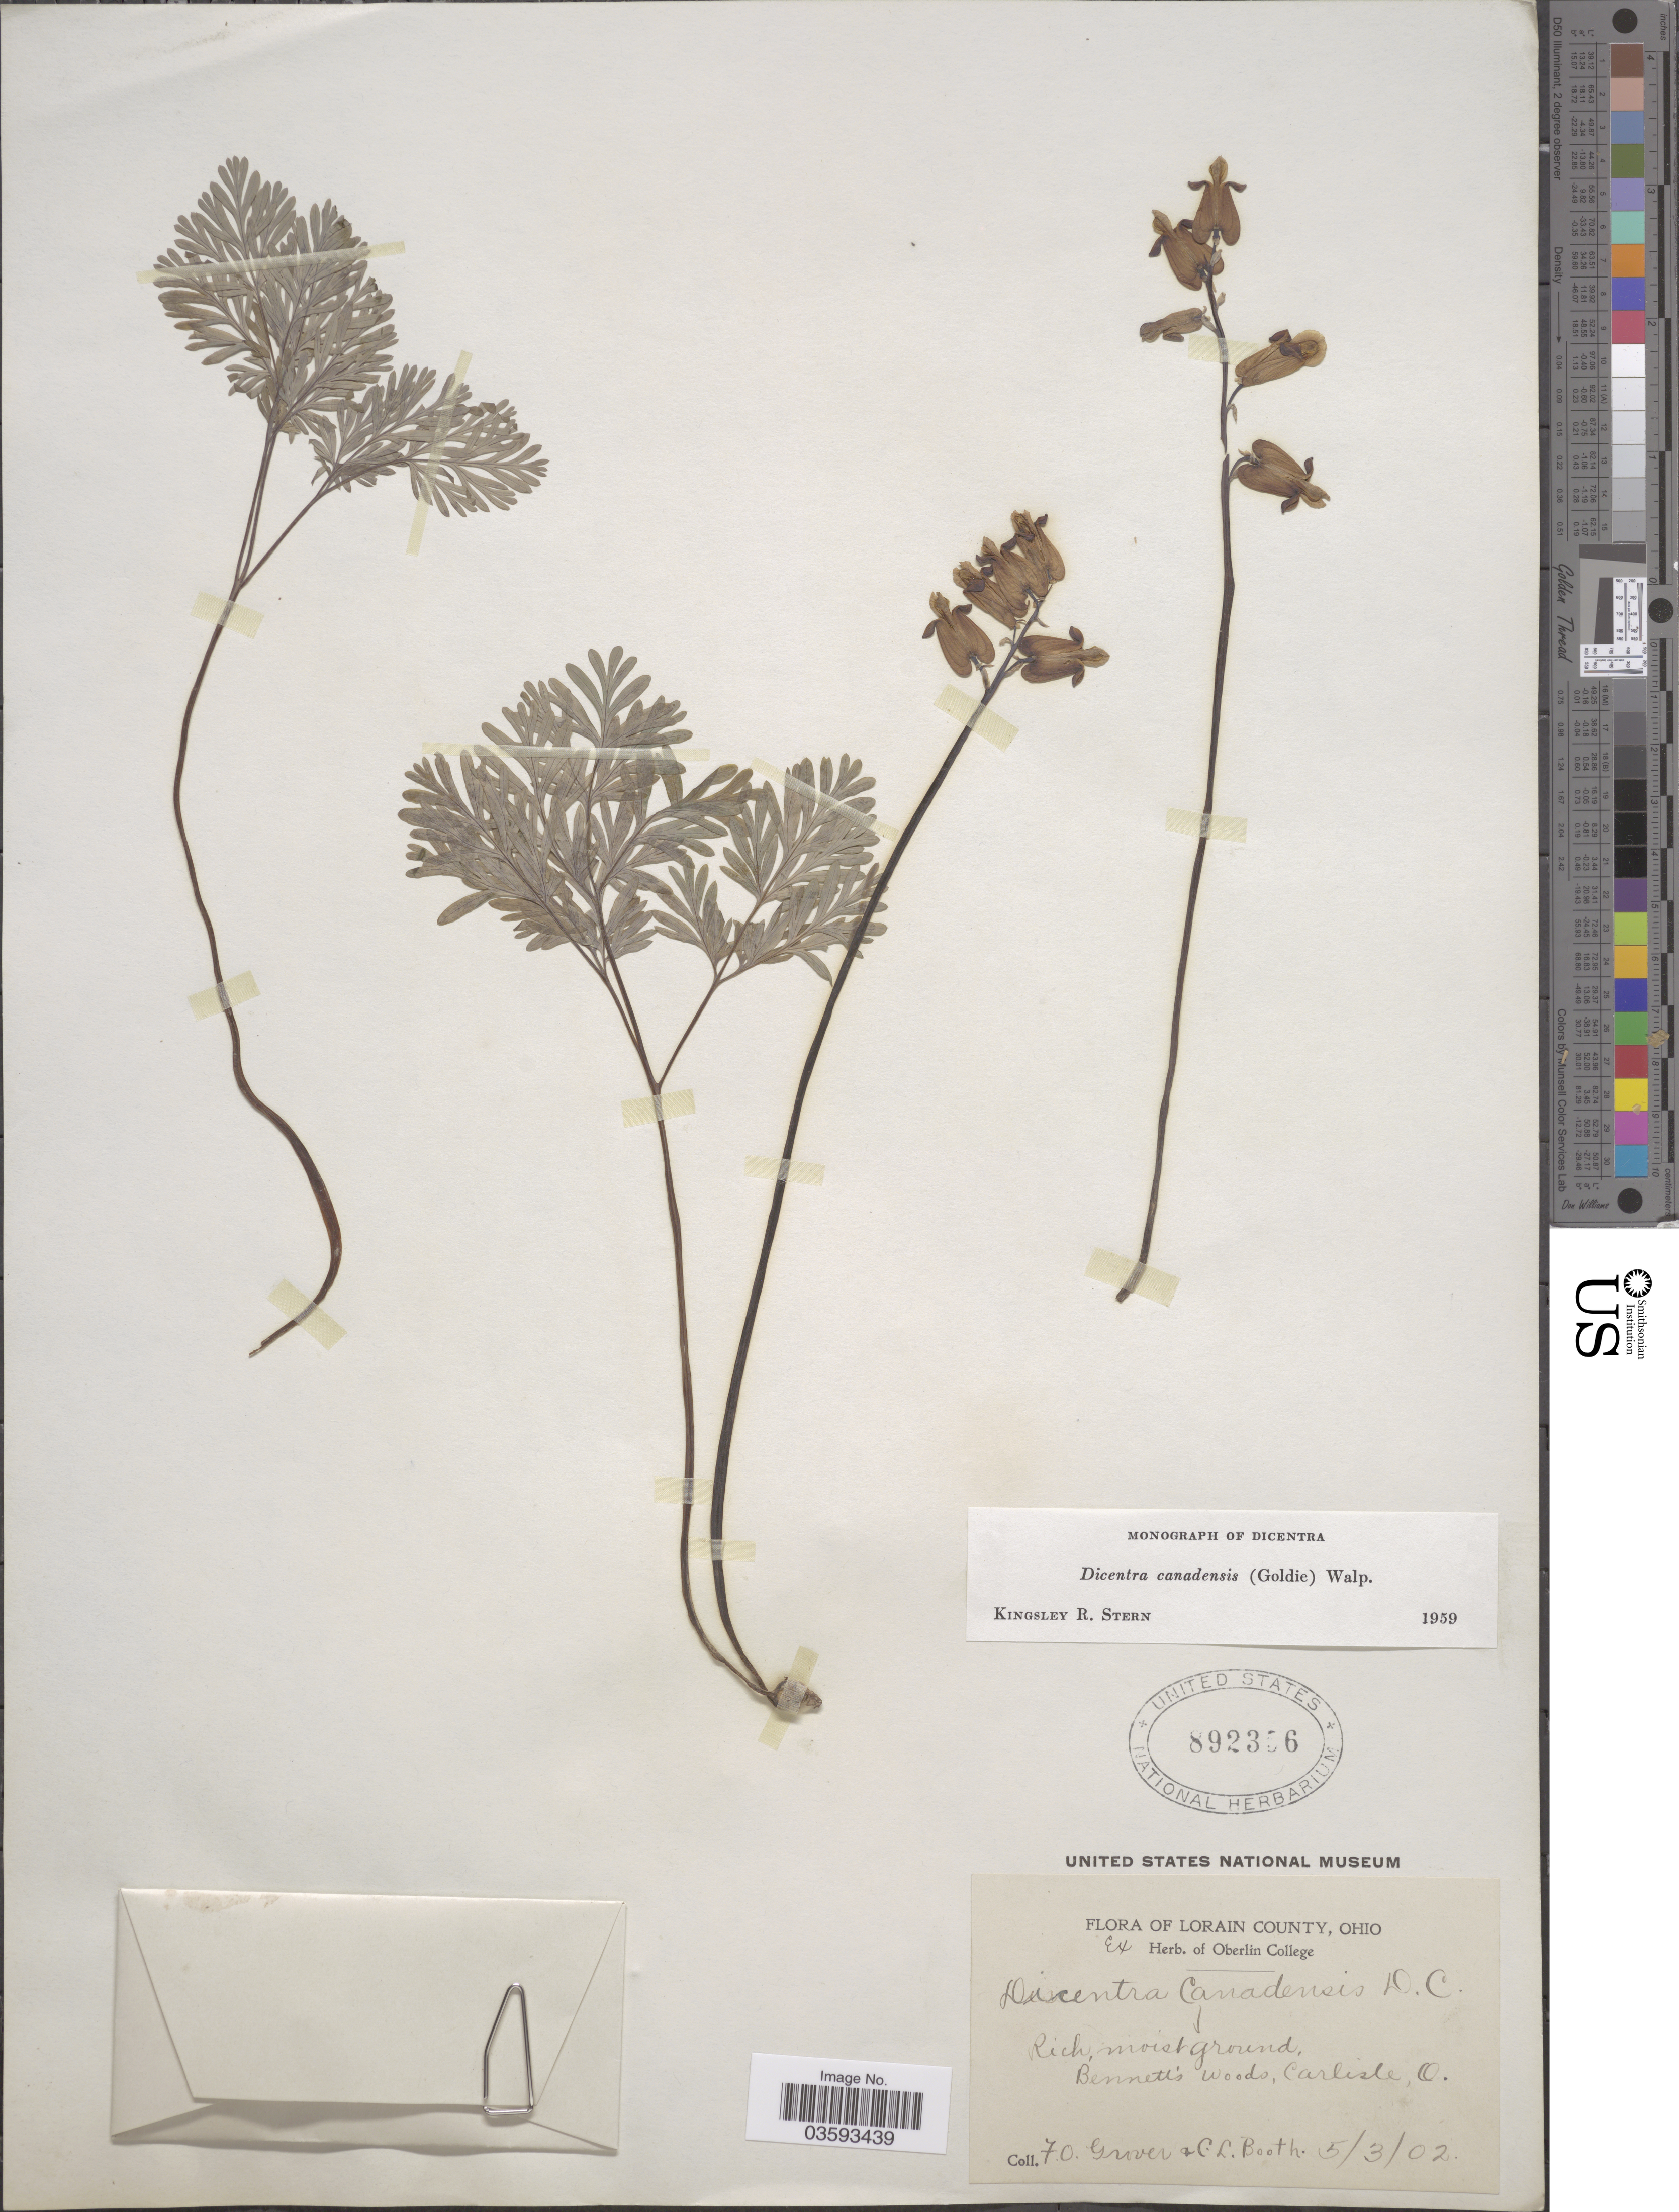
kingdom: Plantae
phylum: Tracheophyta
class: Magnoliopsida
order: Ranunculales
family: Papaveraceae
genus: Dicentra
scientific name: Dicentra canadensis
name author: (Goldie) Walp.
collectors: F. Grover & C. Booth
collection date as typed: Transcribed d/m/y: 3/5/2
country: United States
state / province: Ohio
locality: Lorain County. Rich, moist ground, Bennett's woods, Carlisle.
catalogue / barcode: US 892356